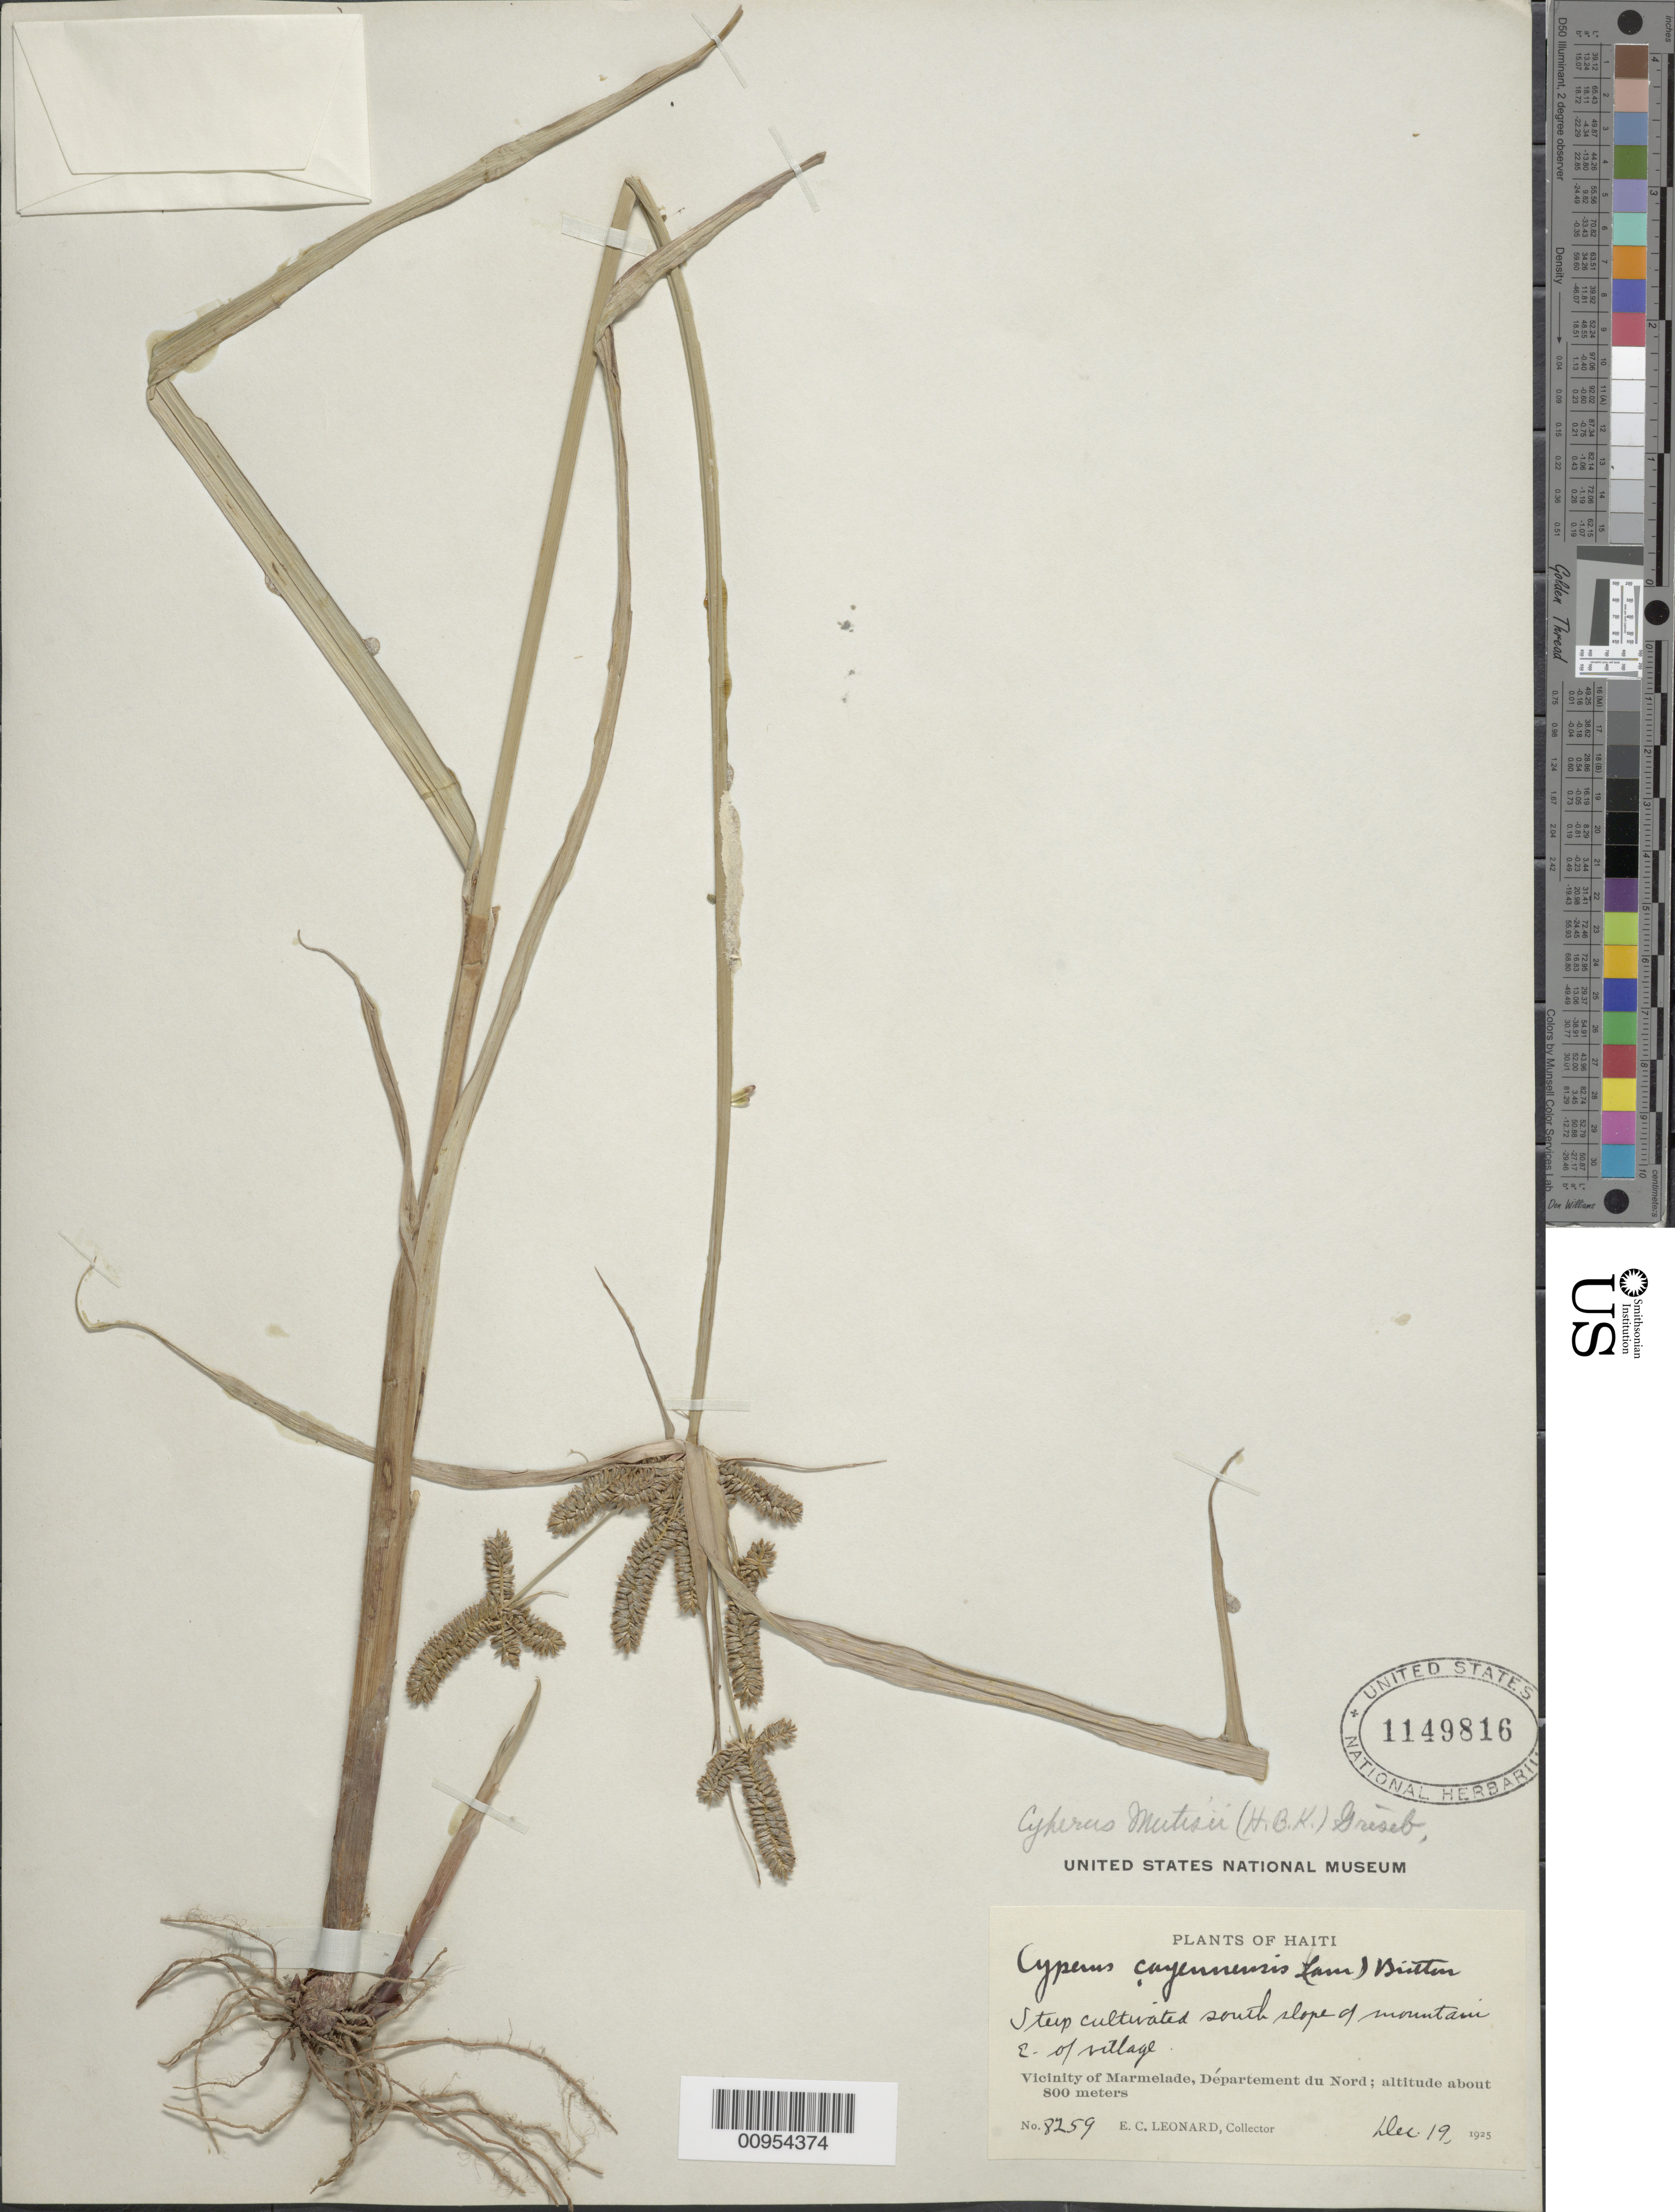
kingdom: Plantae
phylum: Tracheophyta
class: Liliopsida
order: Poales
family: Cyperaceae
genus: Cyperus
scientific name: Cyperus mutisii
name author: (Kunth) Andersson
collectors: E. C. Leonard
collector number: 8259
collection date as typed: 19 Dec 1925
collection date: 1925-12-19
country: Haiti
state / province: Nord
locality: Vicinity of Marmelade, cultivated south slope of mountains, E of village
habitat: Steep cultivated slope of mountains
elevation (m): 800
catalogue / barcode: US 1149816